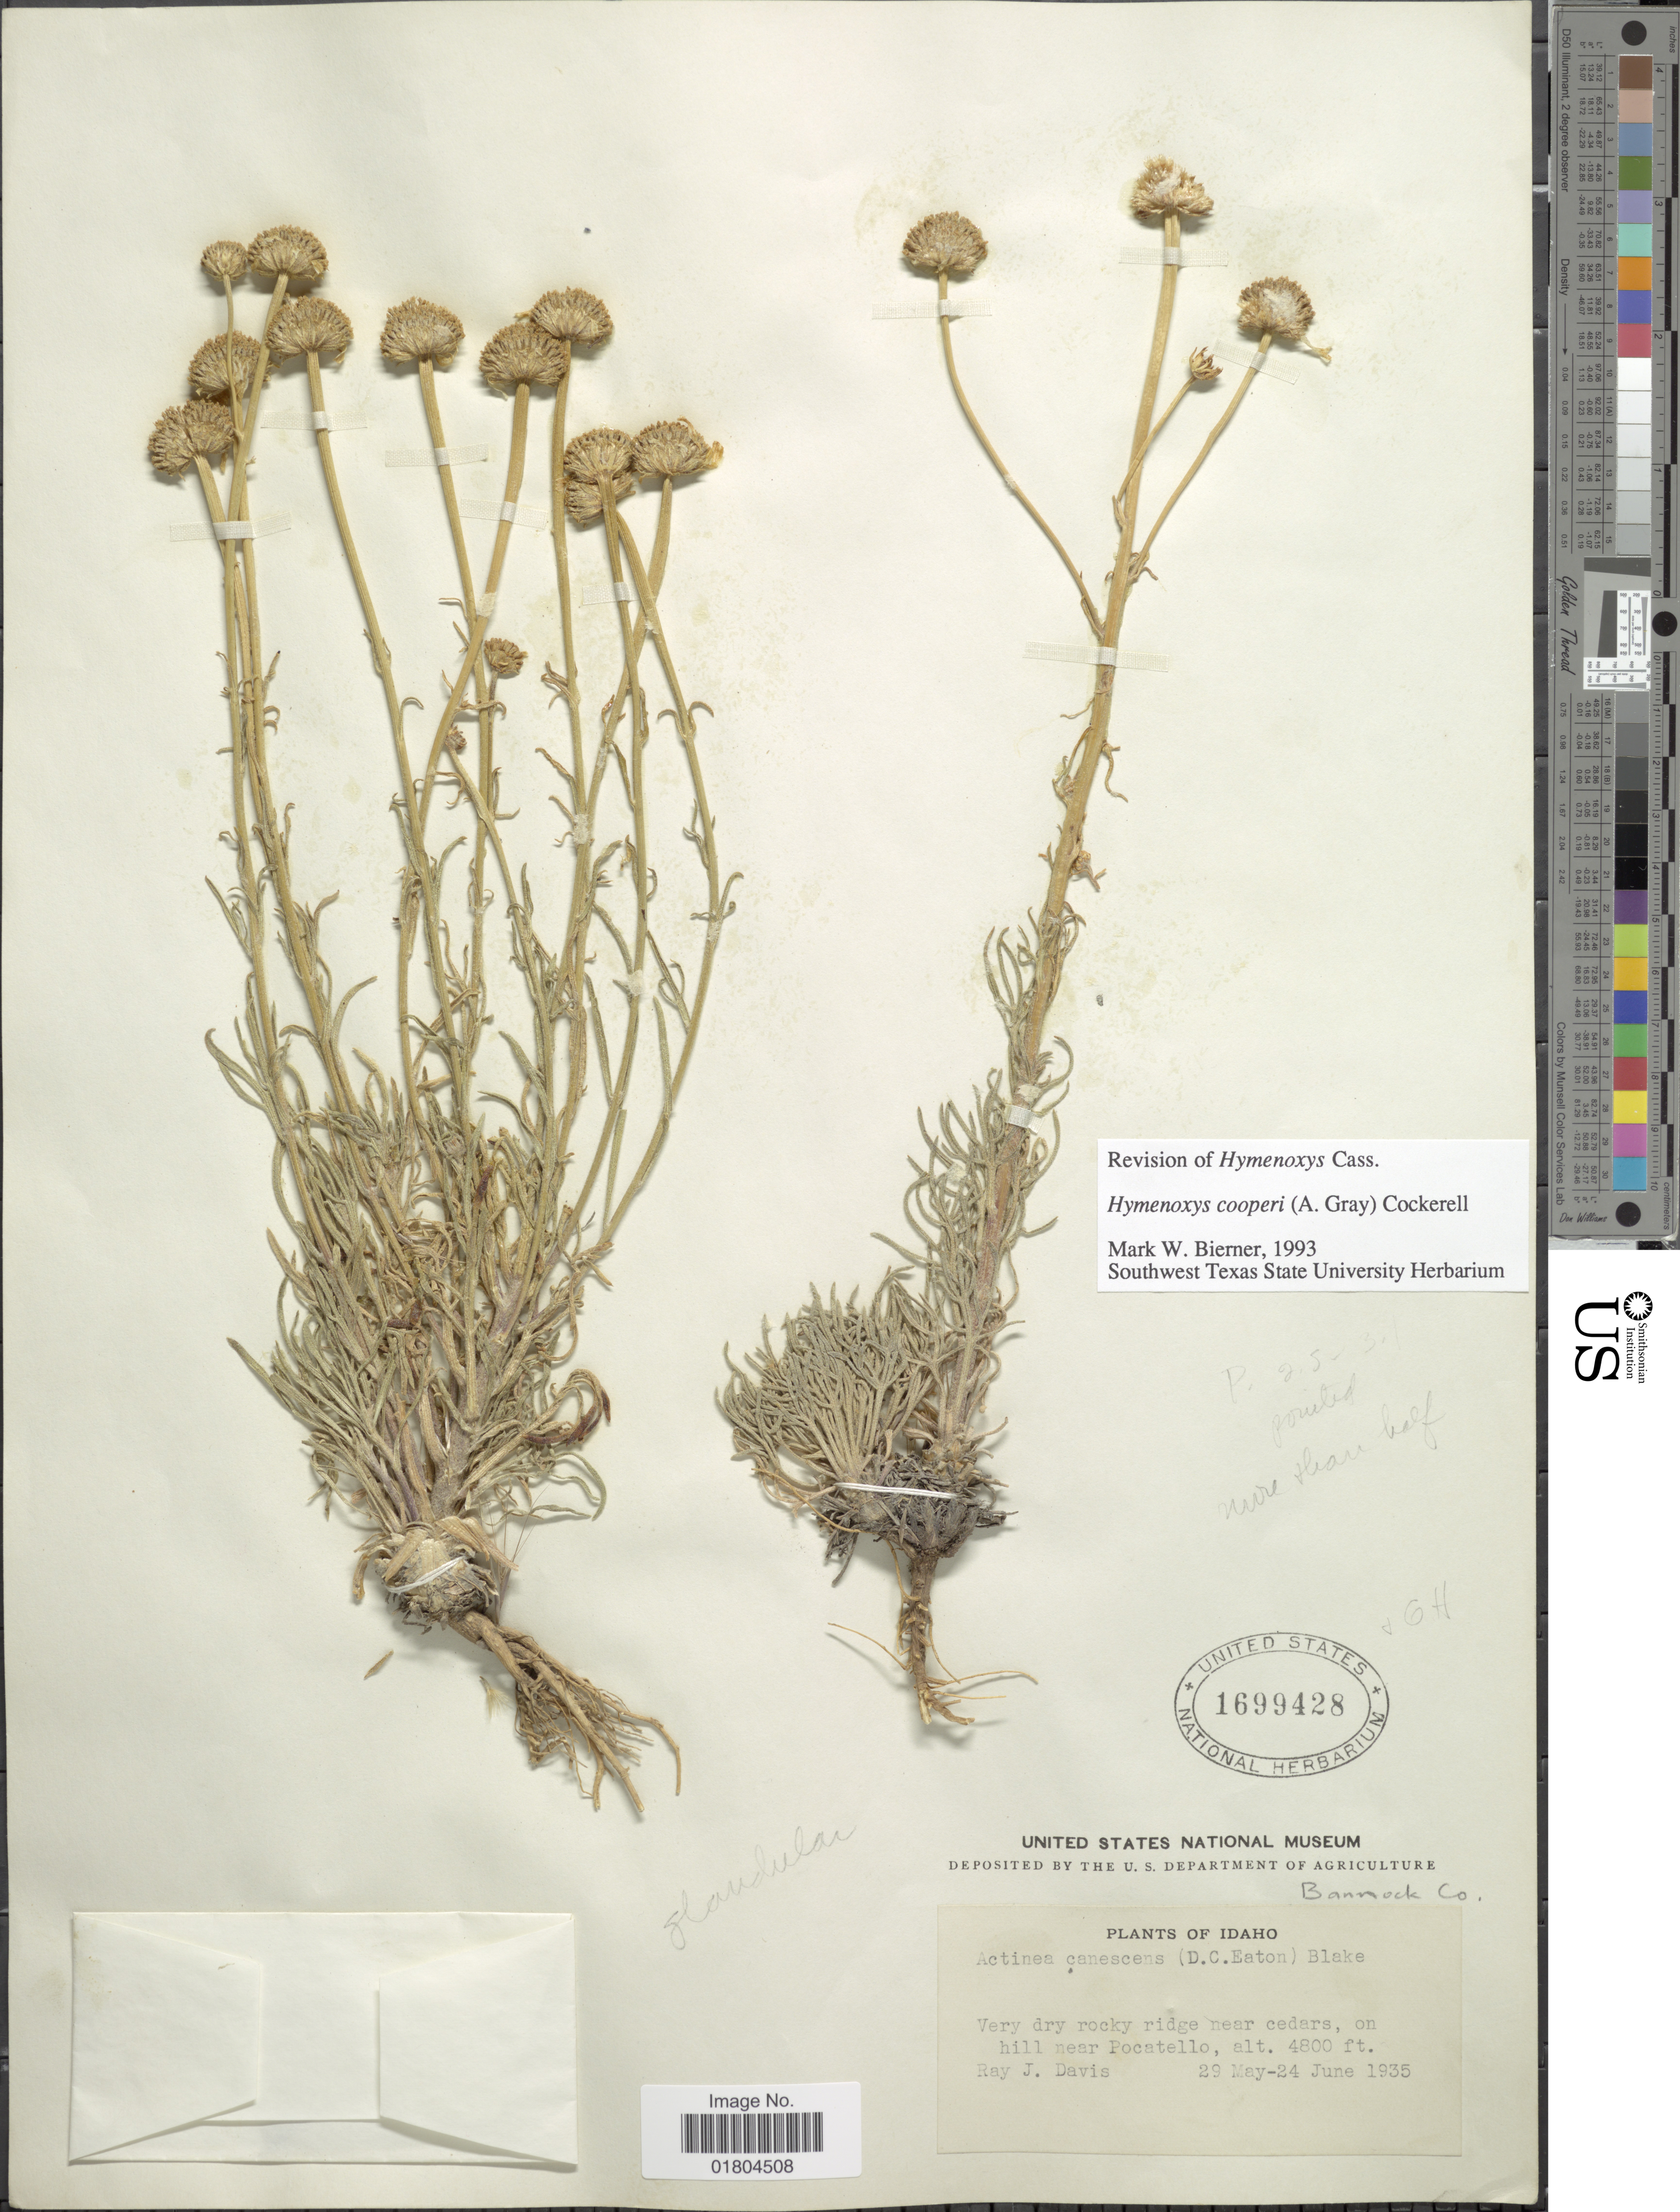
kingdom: Plantae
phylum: Tracheophyta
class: Magnoliopsida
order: Asterales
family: Asteraceae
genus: Hymenoxys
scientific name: Hymenoxys cooperi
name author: (A. Gray) Cockerell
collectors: R. Davis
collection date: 1935-05-29/1935-06-24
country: United States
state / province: Idaho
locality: Near Pocatello. Bannock Co.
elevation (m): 1463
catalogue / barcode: US 1699428